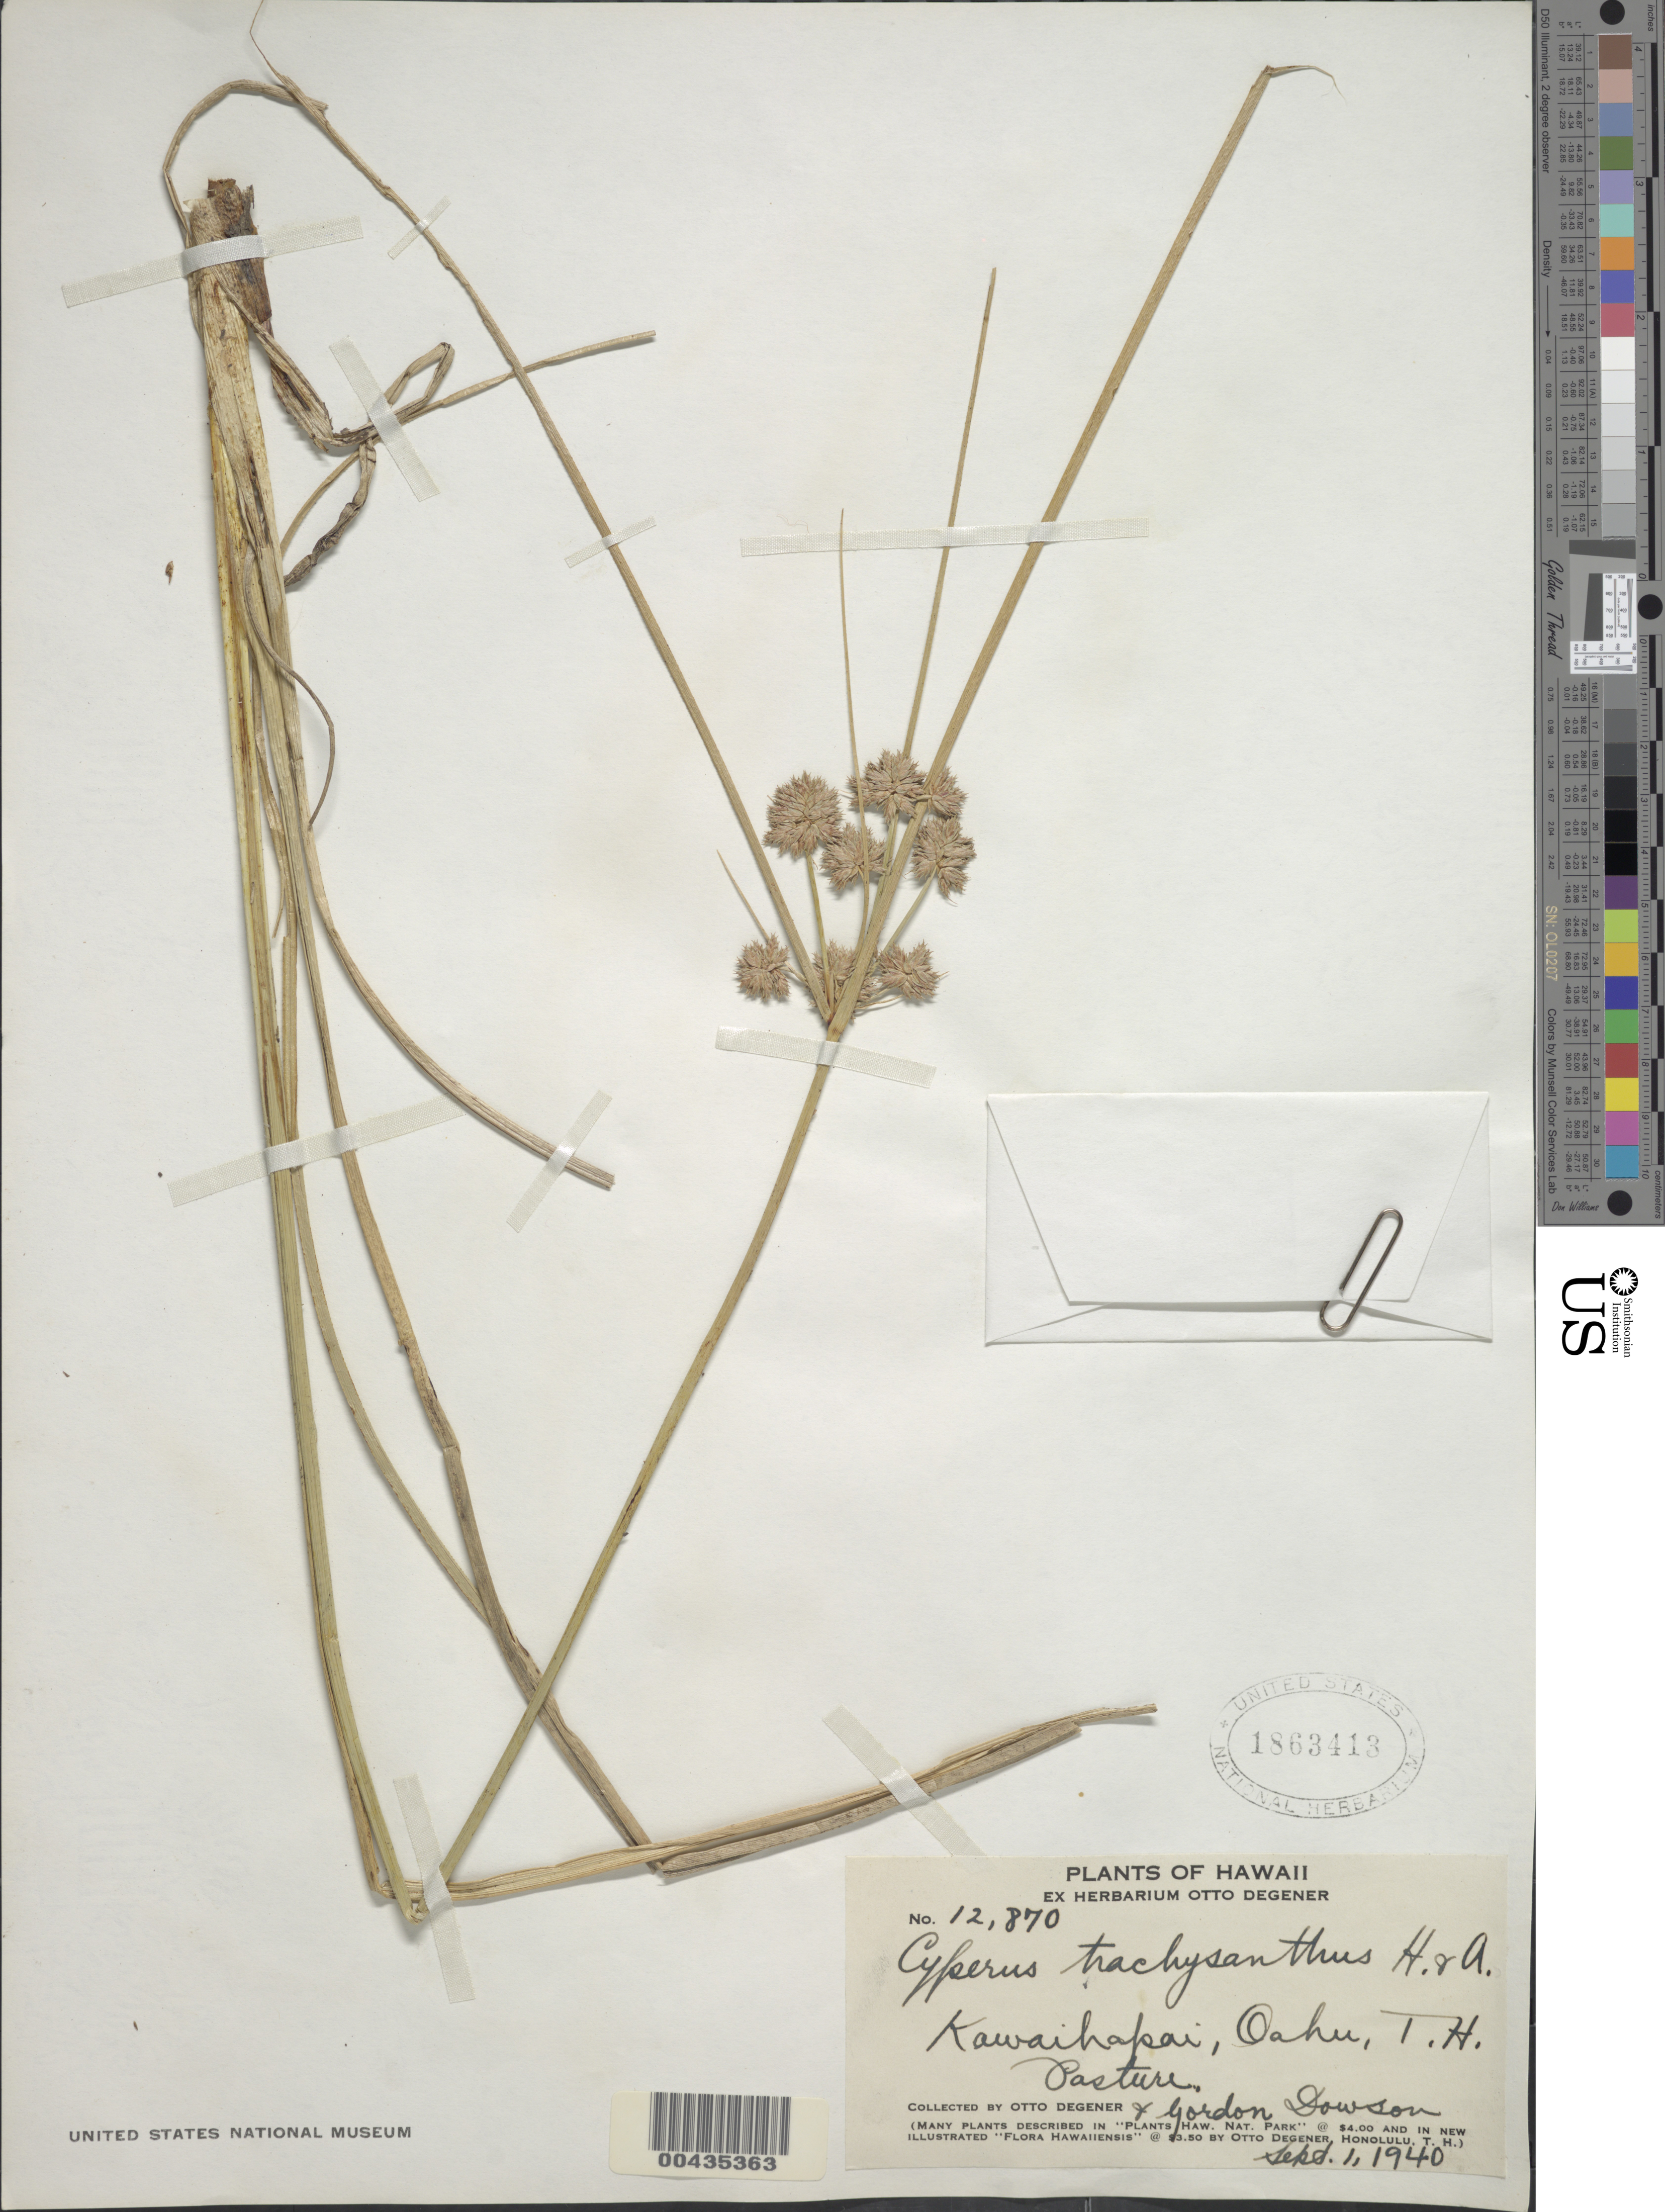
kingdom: Plantae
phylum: Tracheophyta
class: Liliopsida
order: Poales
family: Cyperaceae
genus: Cyperus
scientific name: Cyperus trachysanthos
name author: Hook. & Arn.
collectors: O. Degener & G. Dowson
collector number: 12870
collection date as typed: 1 Sep 1940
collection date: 1940-09-01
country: United States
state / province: Hawaii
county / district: Honolulu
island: Oahu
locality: Kawaihapai.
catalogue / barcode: US 1863413